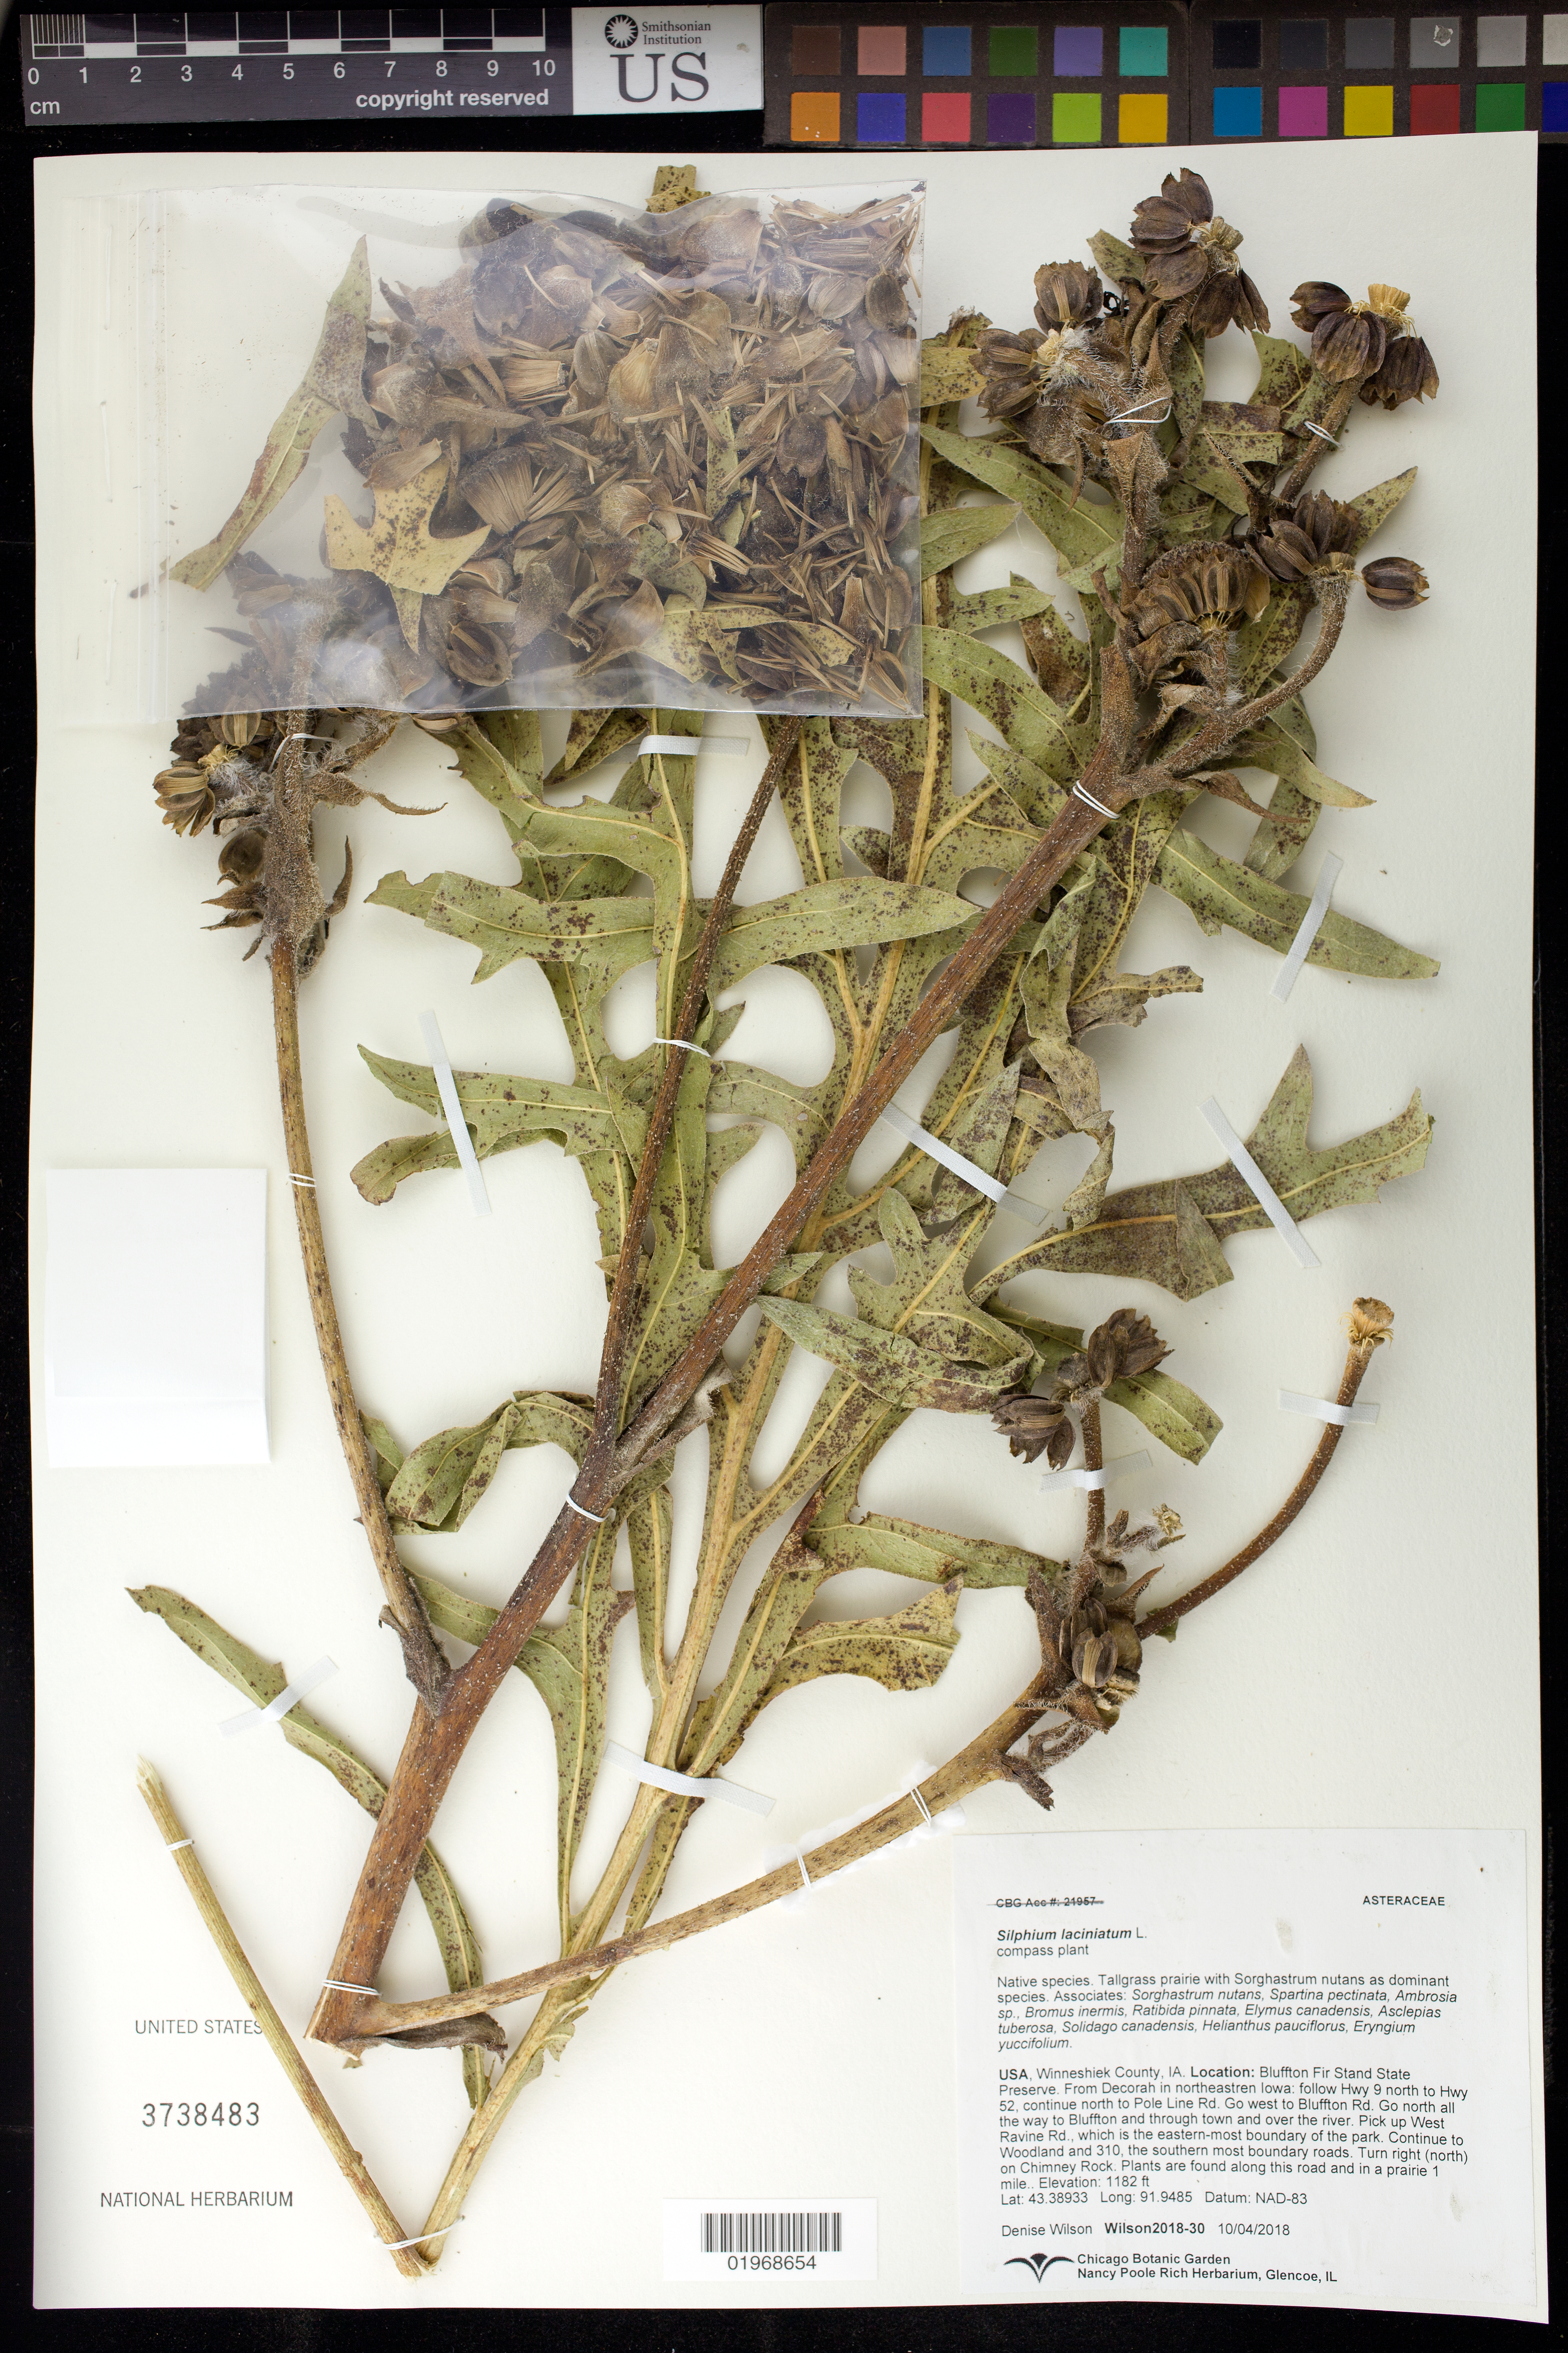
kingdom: Plantae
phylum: Tracheophyta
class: Magnoliopsida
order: Asterales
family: Asteraceae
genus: Silphium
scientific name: Silphium laciniatum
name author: L.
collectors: D. Wilson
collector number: Wilson2018-30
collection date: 2018-10-04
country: United States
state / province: Iowa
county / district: Winneshiek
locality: Bluffton Fir Stand State Preserve, South and SW end of park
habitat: Tallgrass prairie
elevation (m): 360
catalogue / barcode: US 3738483